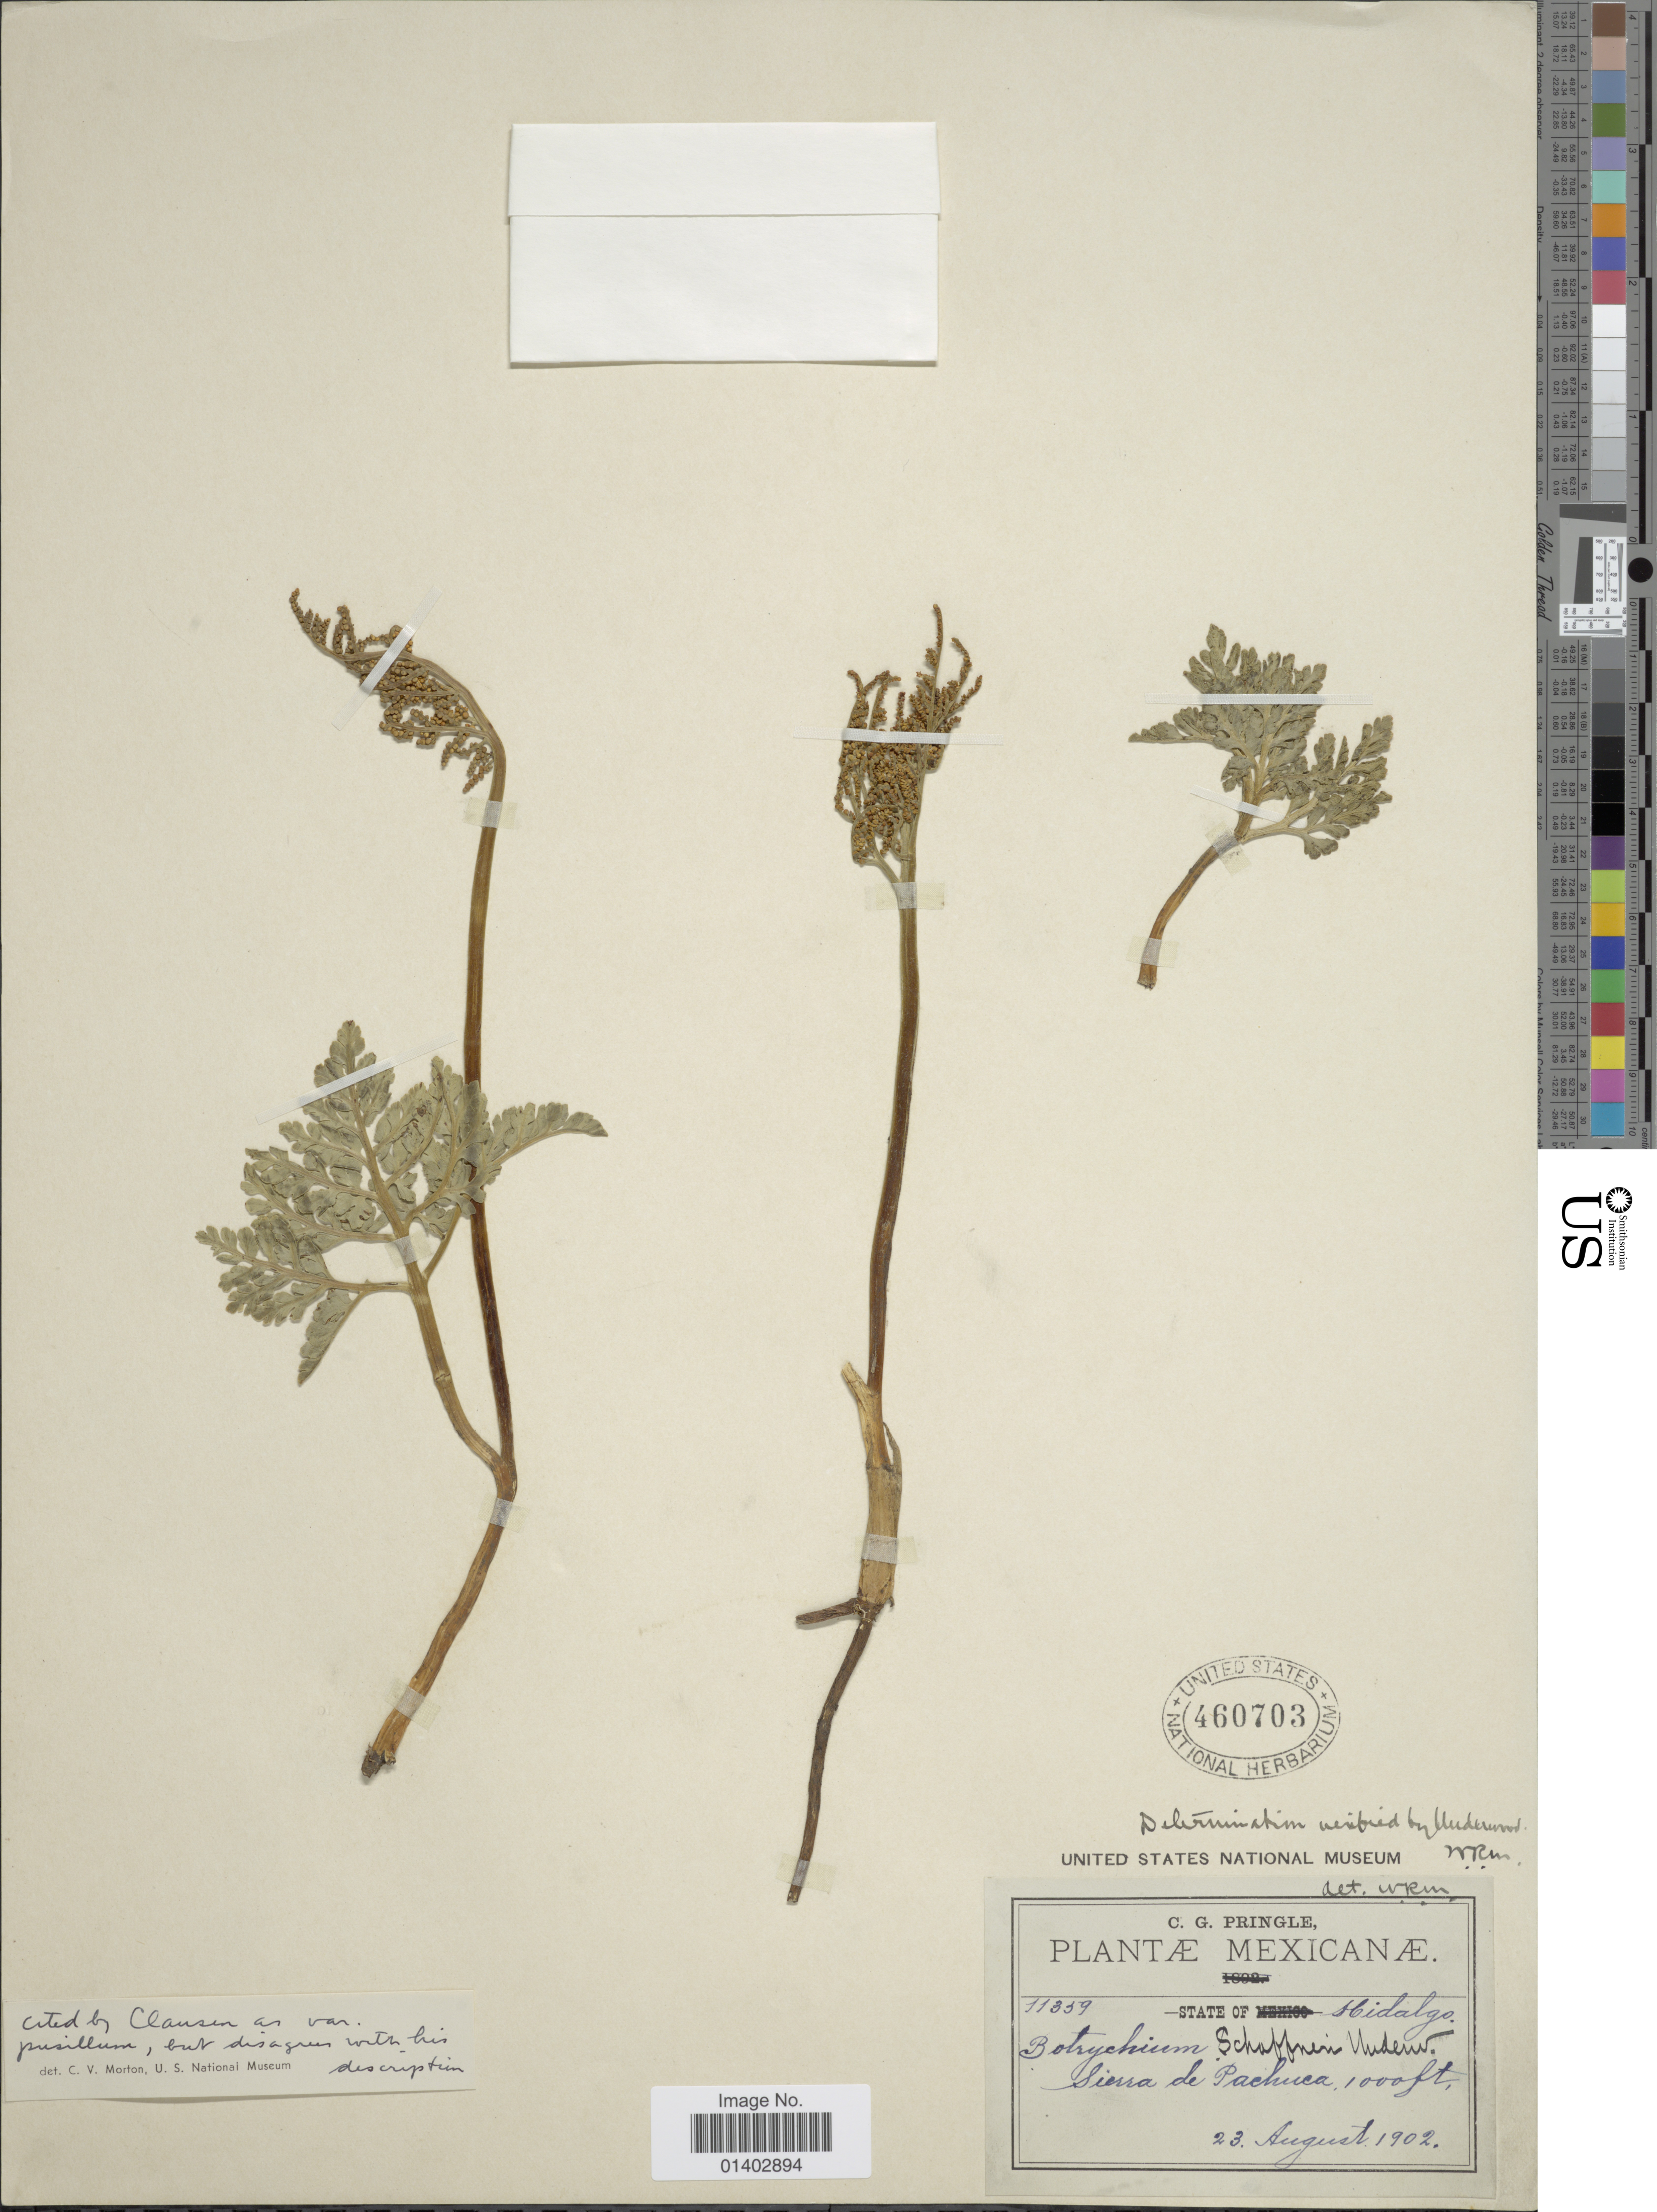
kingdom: Plantae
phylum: Tracheophyta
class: Polypodiopsida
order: Ophioglossales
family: Ophioglossaceae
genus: Botrychium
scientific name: Botrychium schaffneri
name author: Underw.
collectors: C. G. Pringle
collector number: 11359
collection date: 1902-08-23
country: Mexico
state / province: Hidalgo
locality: Sierra de Pachuca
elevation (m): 305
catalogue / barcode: US 460703